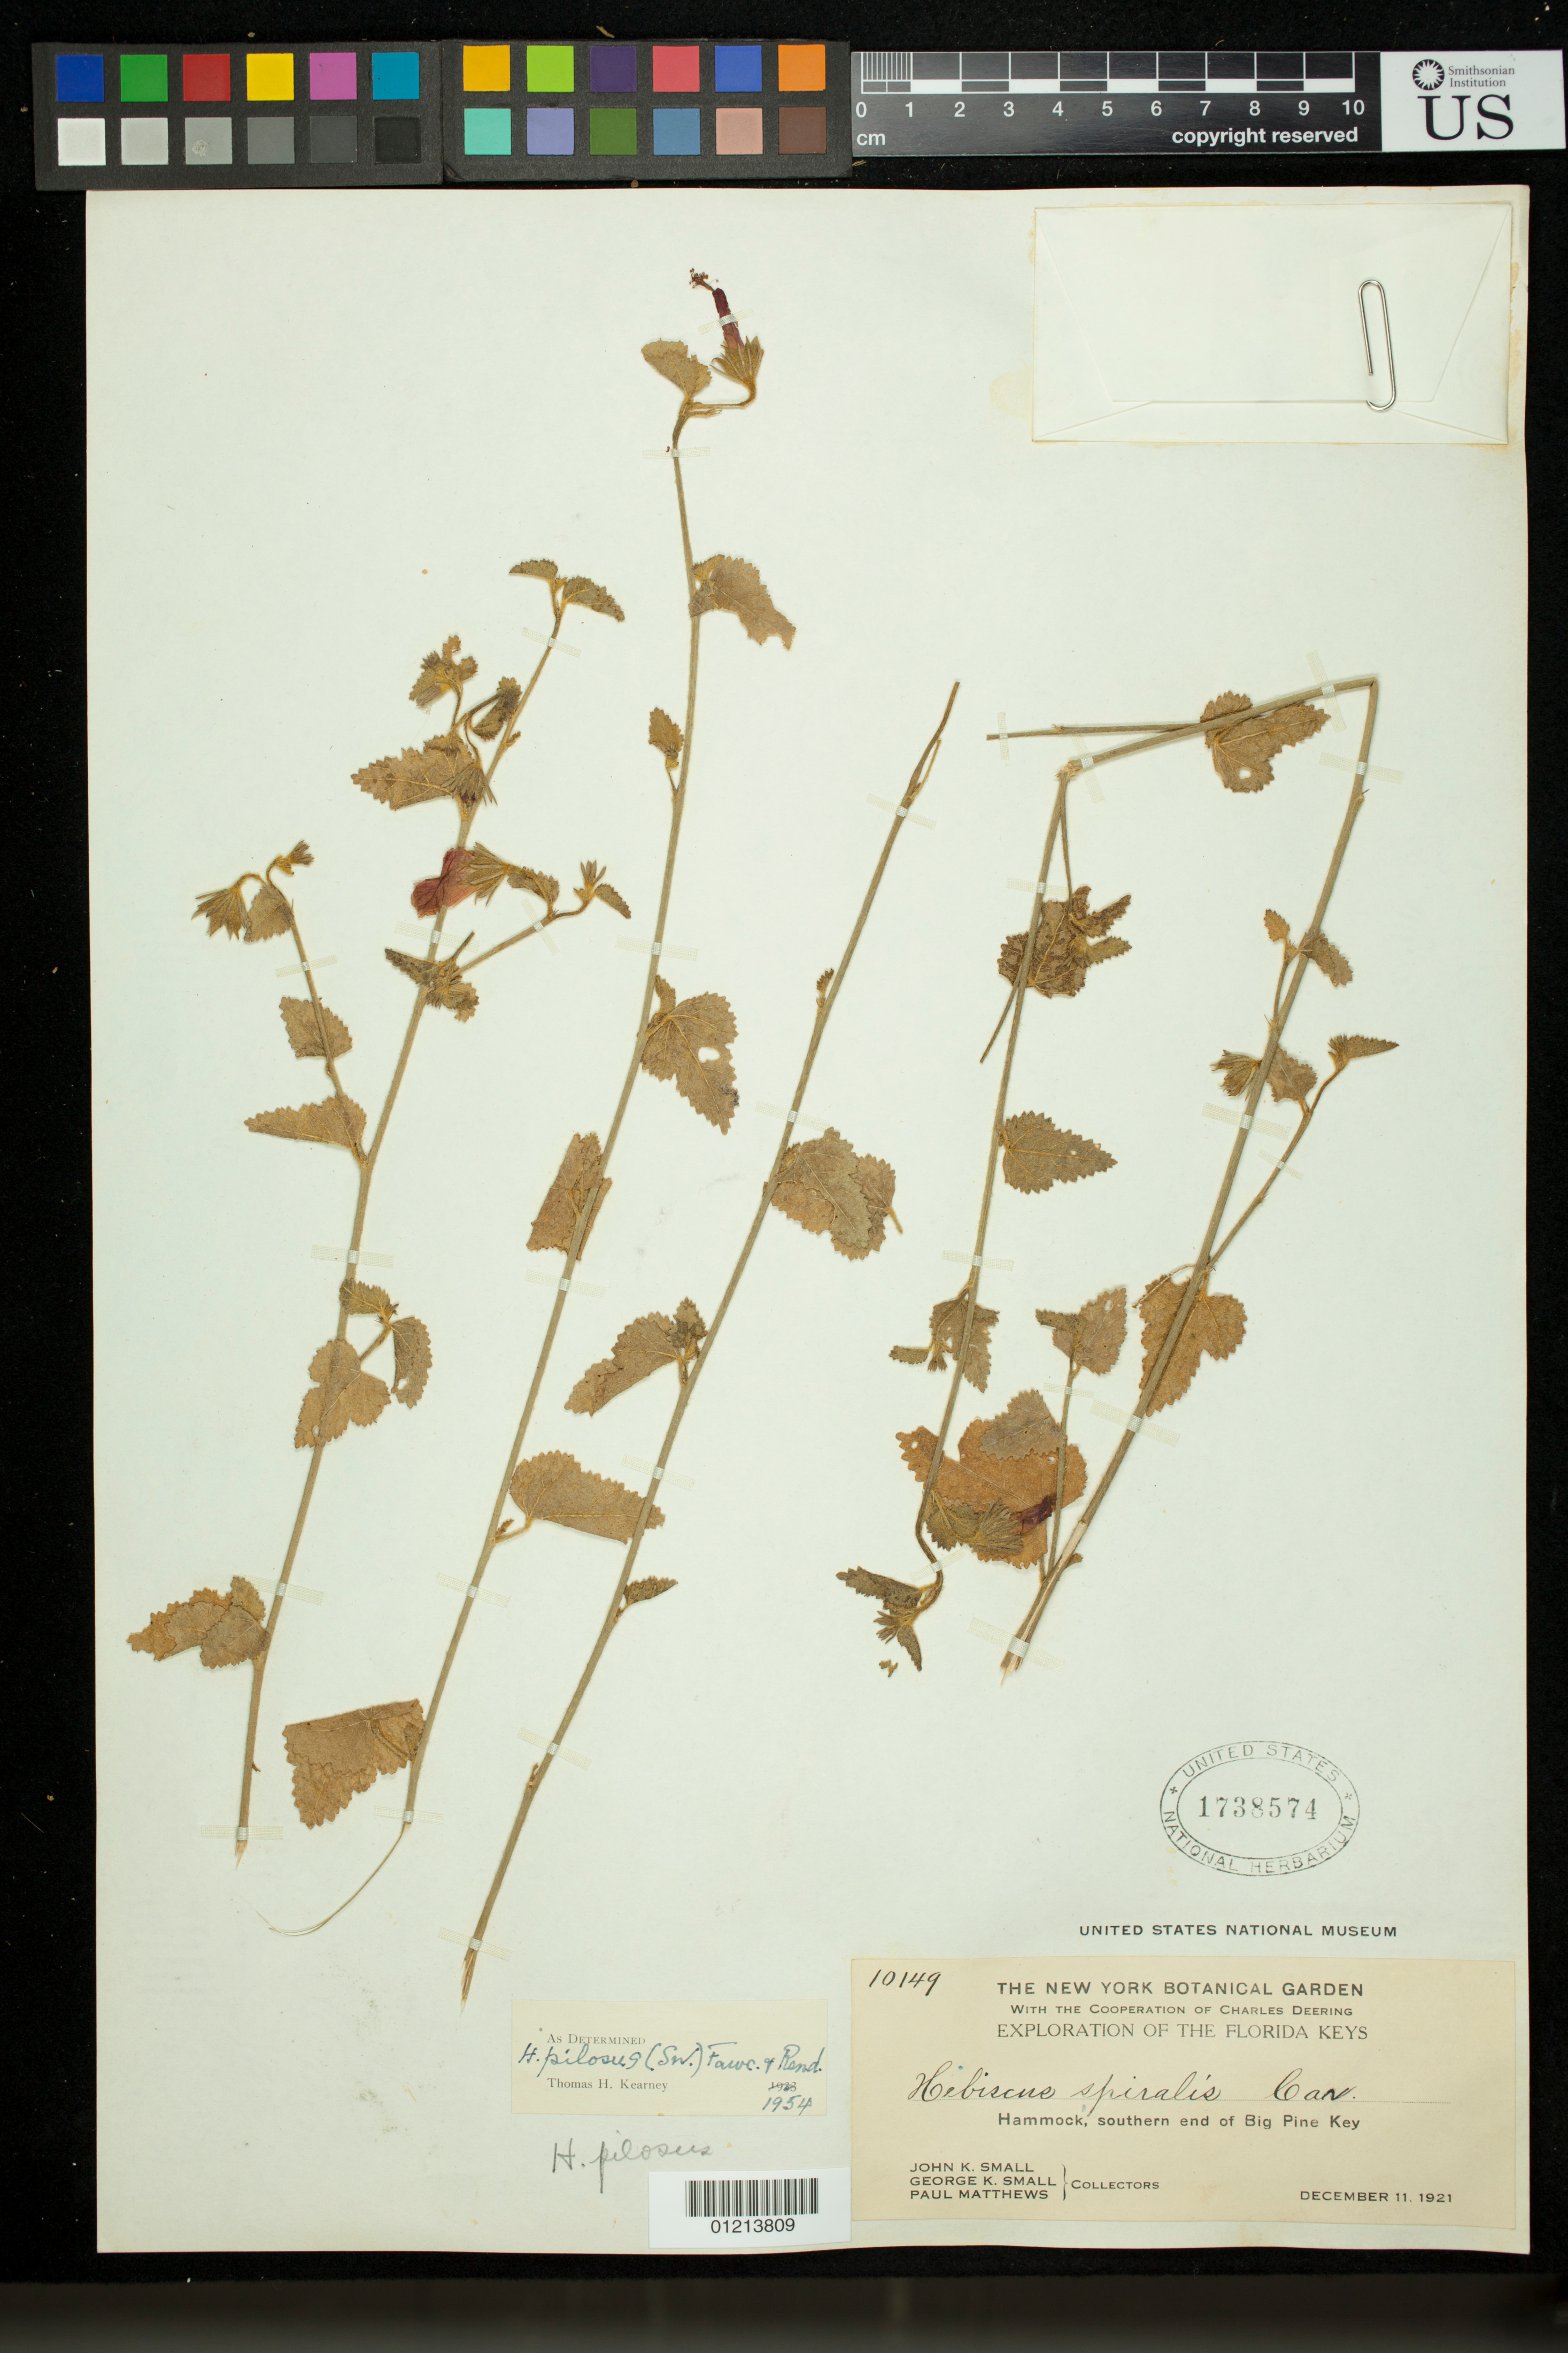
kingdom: Plantae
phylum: Tracheophyta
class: Magnoliopsida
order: Malvales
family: Malvaceae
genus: Hibiscus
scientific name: Hibiscus pilosus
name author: (Sw.) Fawc. & Rendle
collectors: J. K. Small, G. K. Small & P. Matthews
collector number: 10149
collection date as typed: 12 Nov 1921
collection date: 1921-11-12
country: United States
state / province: Florida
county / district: Monroe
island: Big Pine Key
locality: Florida Keys. Hammock, southern end of Big Pine Key.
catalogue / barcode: US 1738574